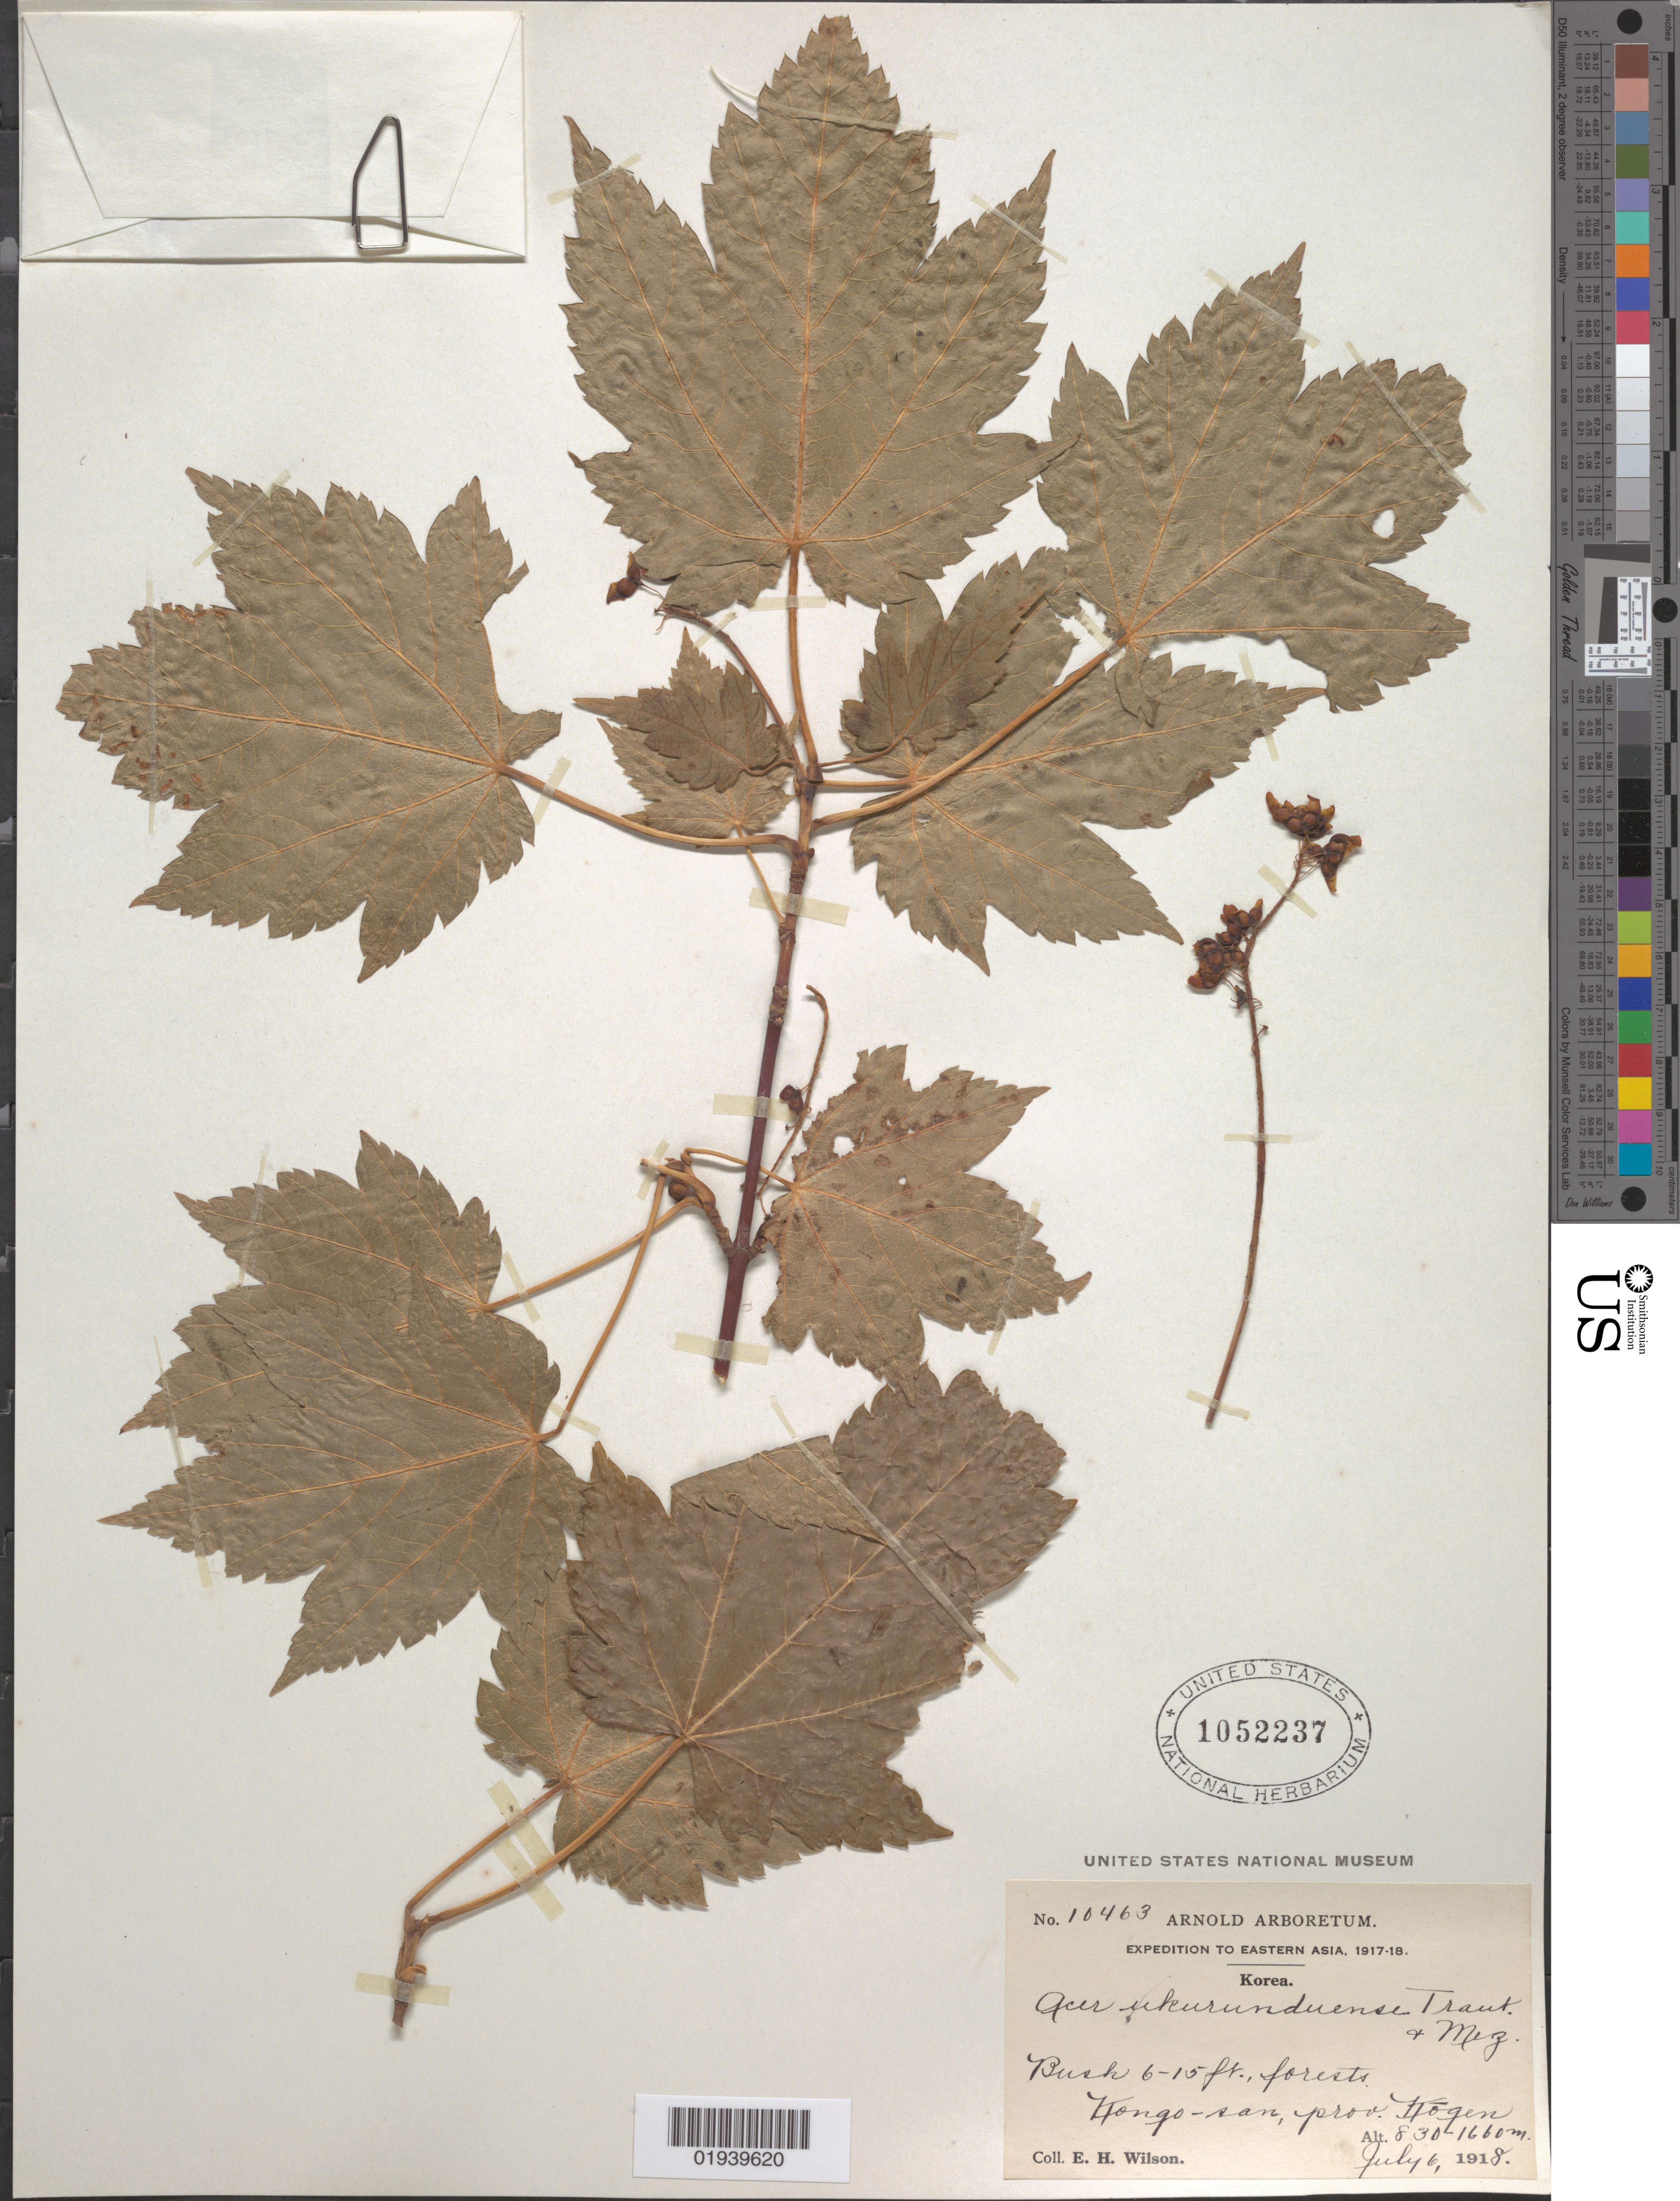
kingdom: Plantae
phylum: Tracheophyta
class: Magnoliopsida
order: Sapindales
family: Sapindaceae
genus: Acer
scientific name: Acer ukurunduense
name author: Trautv. & C.A. Mey.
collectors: E. H. Wilson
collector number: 10463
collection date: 1918-07-06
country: North Korea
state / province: Kangwon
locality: Kongo-san, Prov. Kogen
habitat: Forests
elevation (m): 830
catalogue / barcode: US 1052237